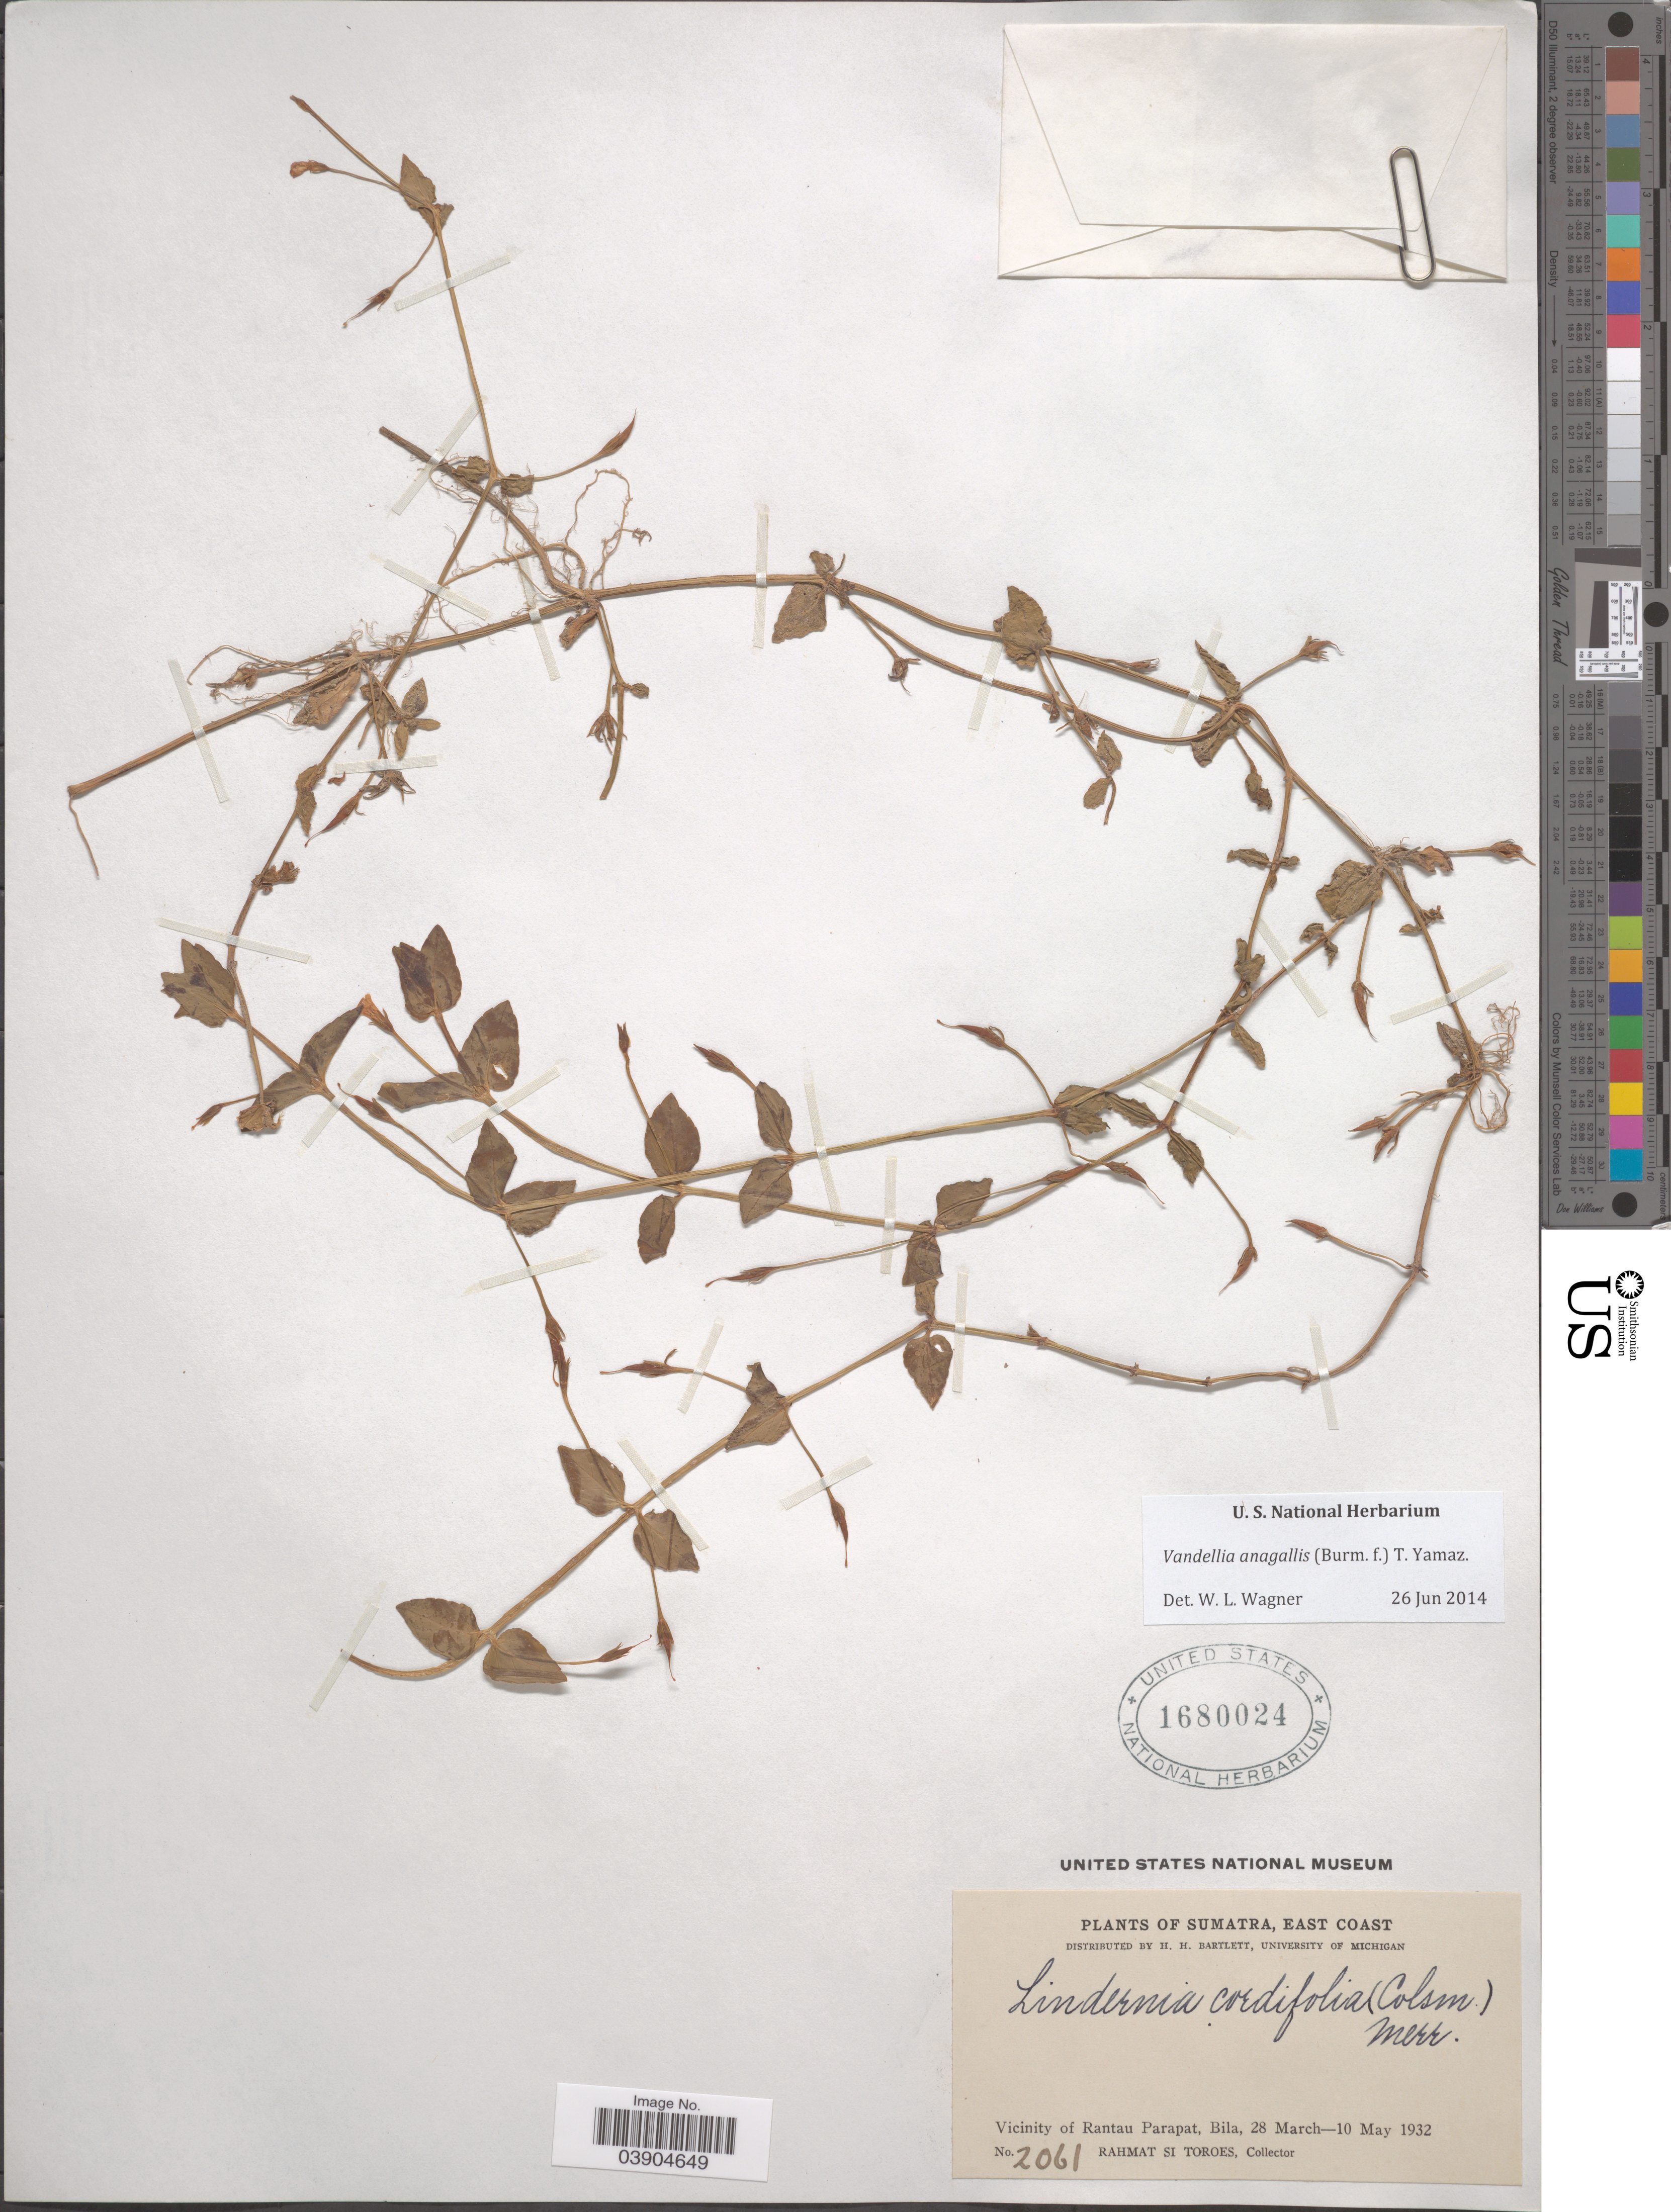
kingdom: Plantae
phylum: Tracheophyta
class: Magnoliopsida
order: Lamiales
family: Linderniaceae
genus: Lindernia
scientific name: Lindernia anagallis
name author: (Burm. f.) Pennell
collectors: Rahmat Si Boeea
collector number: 2061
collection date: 1932-03-28/1932-05-10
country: Indonesia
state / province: Sumatra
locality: East Coast. Vicinity of Rantau Parapat, Bila.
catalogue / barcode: US 1680024